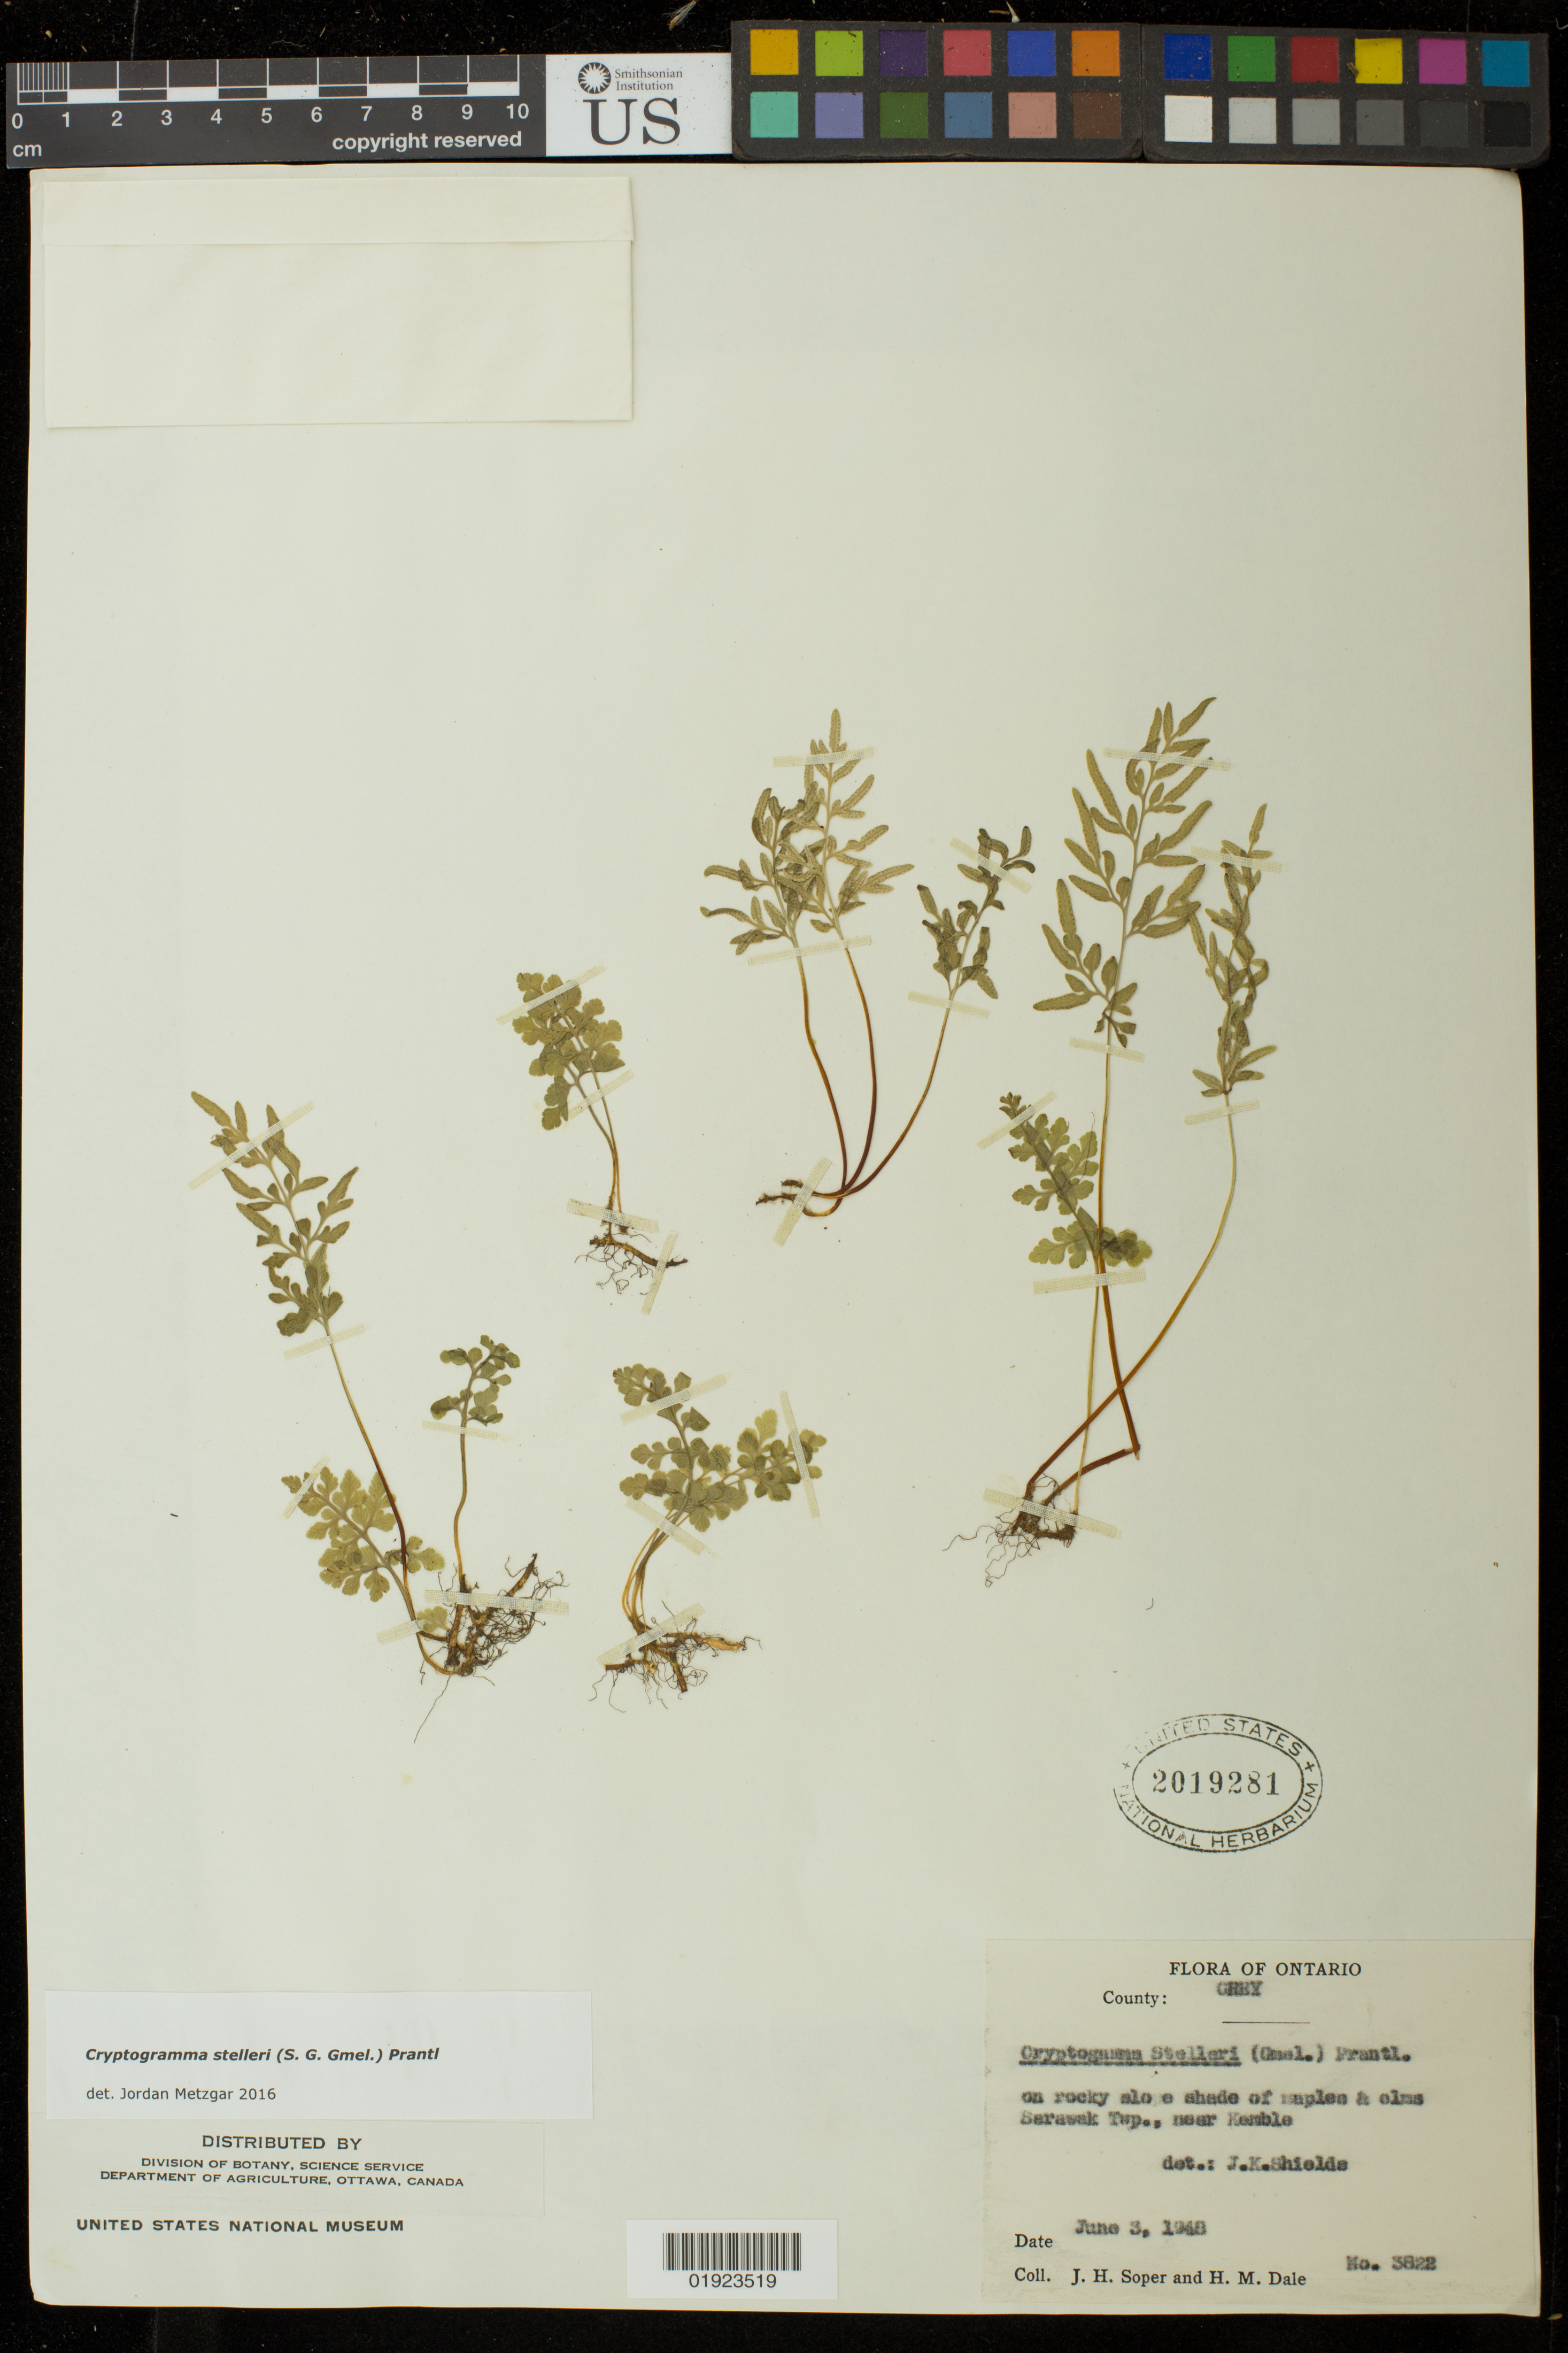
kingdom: Plantae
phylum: Tracheophyta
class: Polypodiopsida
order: Polypodiales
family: Pteridaceae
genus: Cryptogramma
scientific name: Cryptogramma stelleri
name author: (S.G. Gmel.) Prantl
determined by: Metzgar, Jordan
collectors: J. Soper & H. M. Dale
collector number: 3822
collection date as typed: June 3, 1948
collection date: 1948-06-03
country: Canada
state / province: Ontario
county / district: Grey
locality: Serawak tup., near Kemble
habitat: on rocky slope shade of naplon a oins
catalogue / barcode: US 2019281